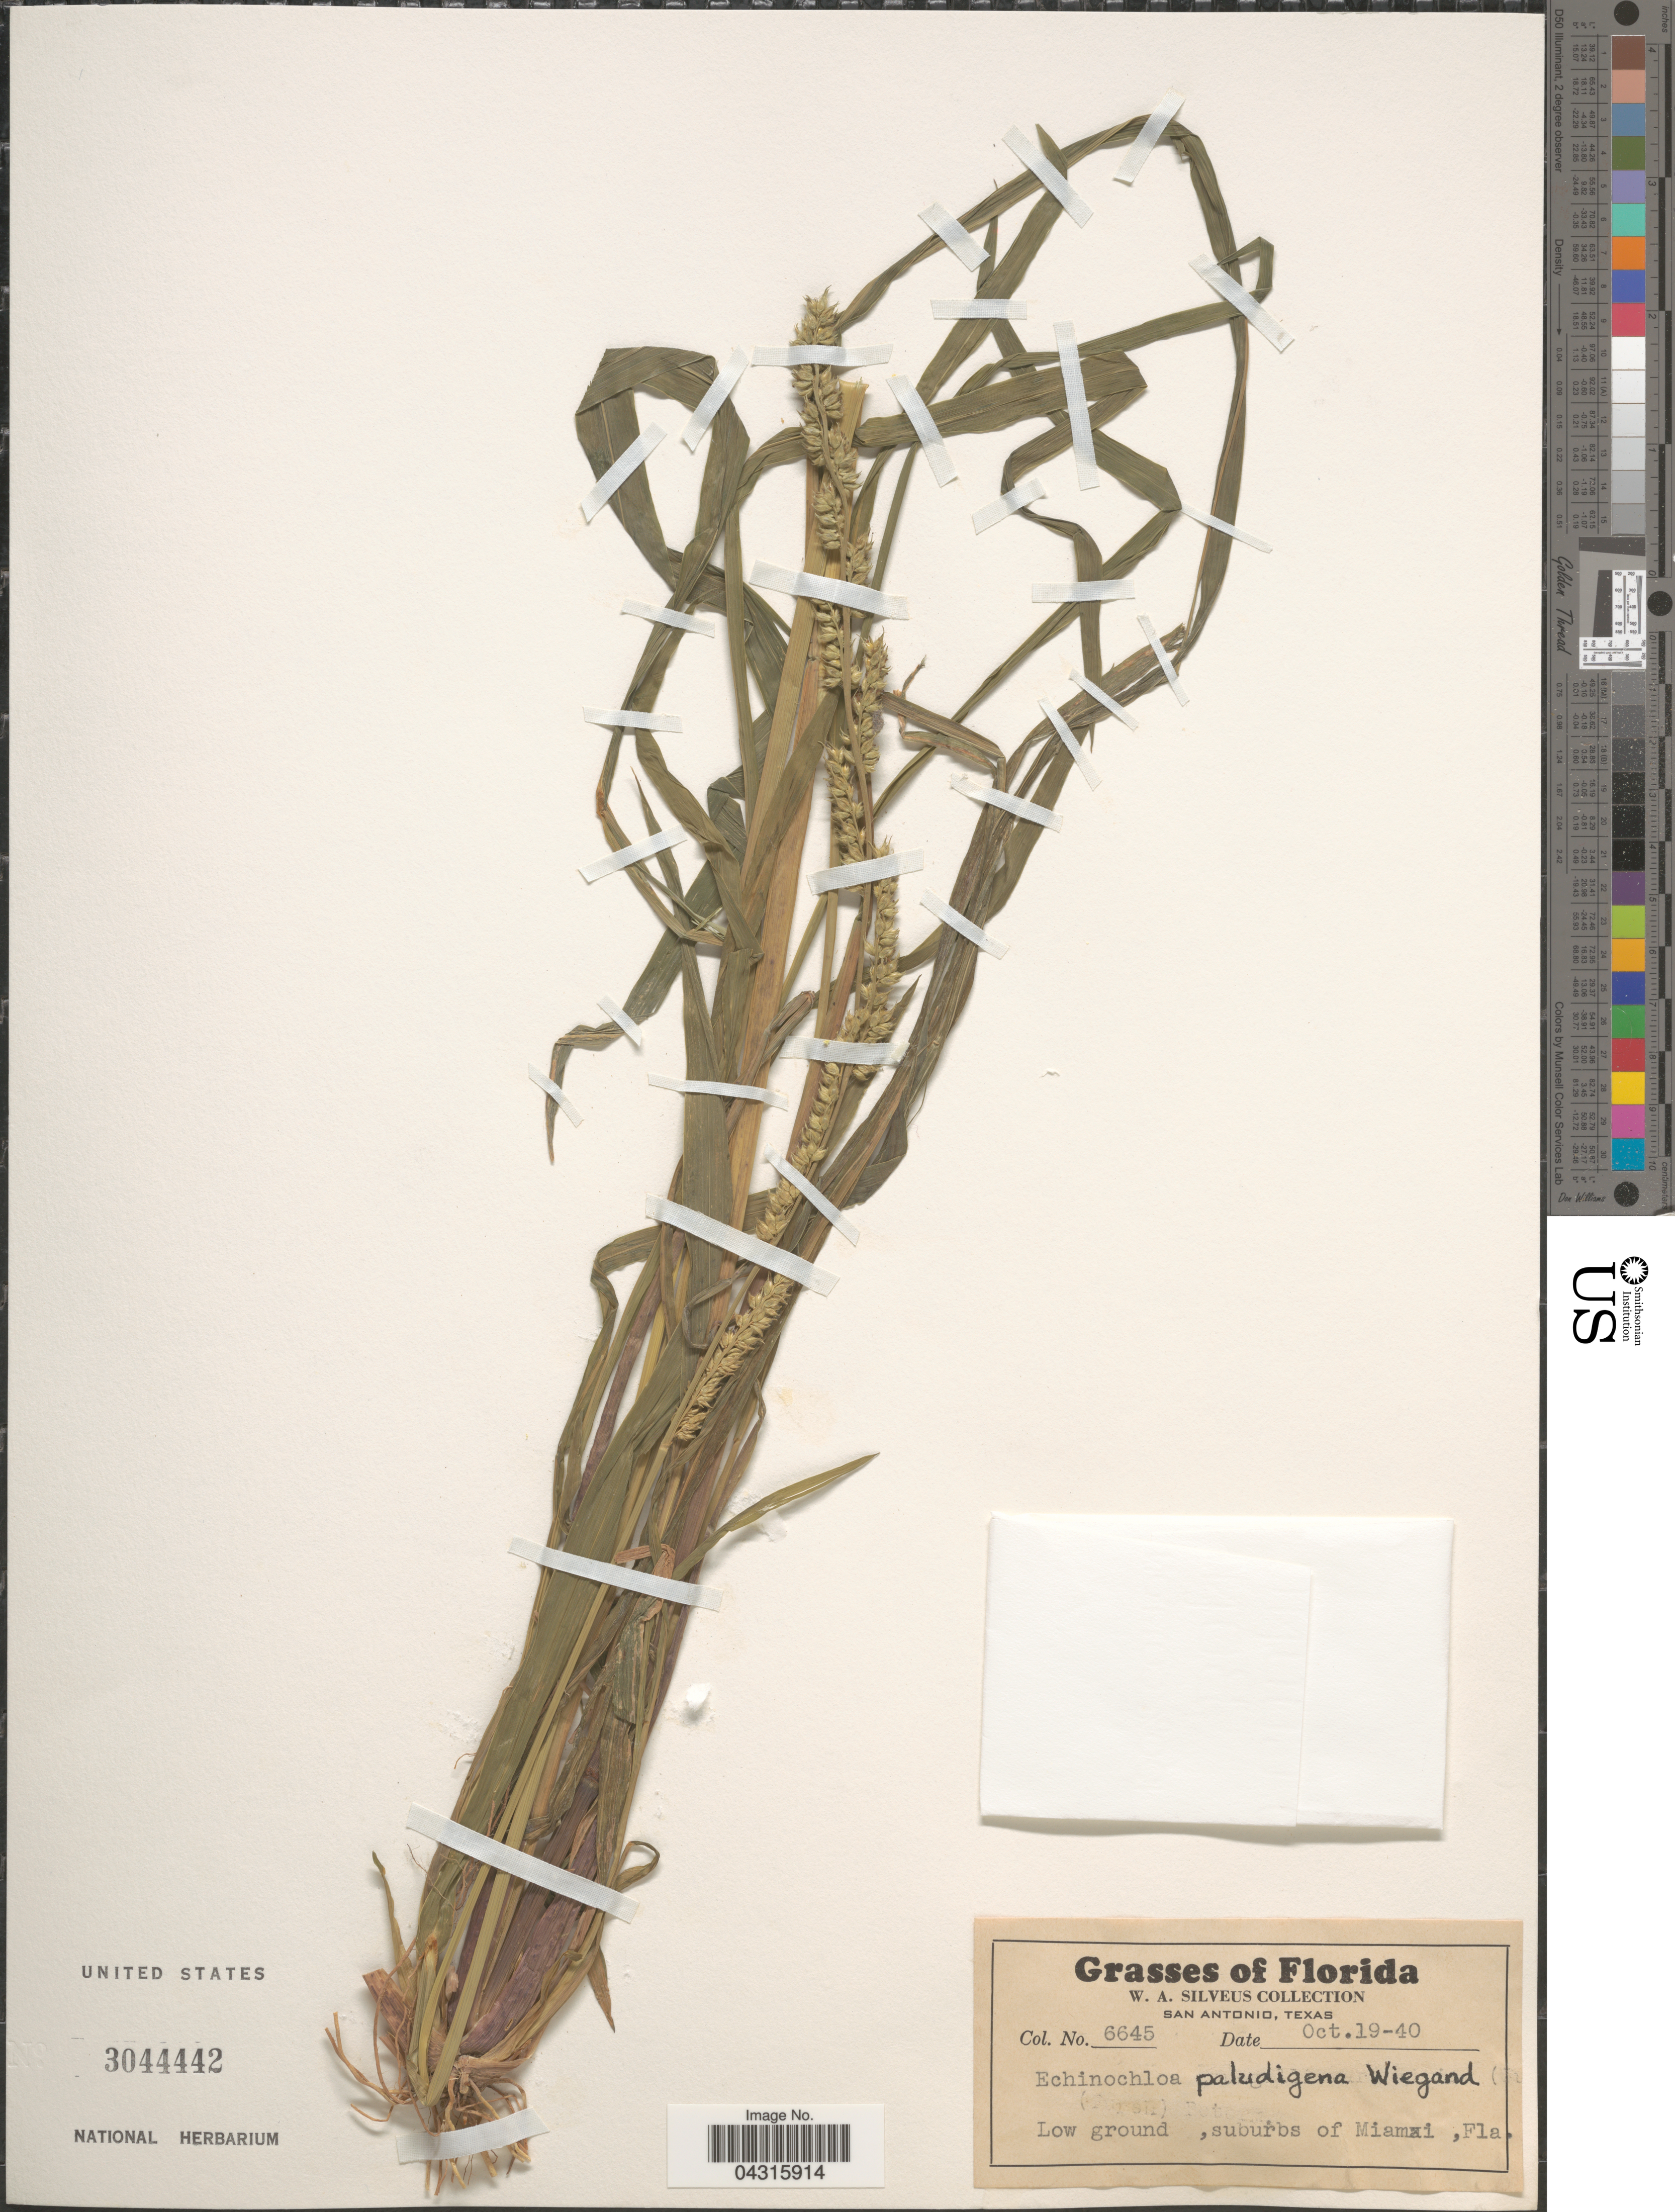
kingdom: Plantae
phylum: Tracheophyta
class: Liliopsida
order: Poales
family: Poaceae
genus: Echinochloa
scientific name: Echinochloa paludigena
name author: Wiegand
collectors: W. Silveus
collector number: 6645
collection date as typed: Transcribed d/m/y: 19/10/40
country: United States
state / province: Florida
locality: Low ground, suburbs of Miami.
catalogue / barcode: US 3044442